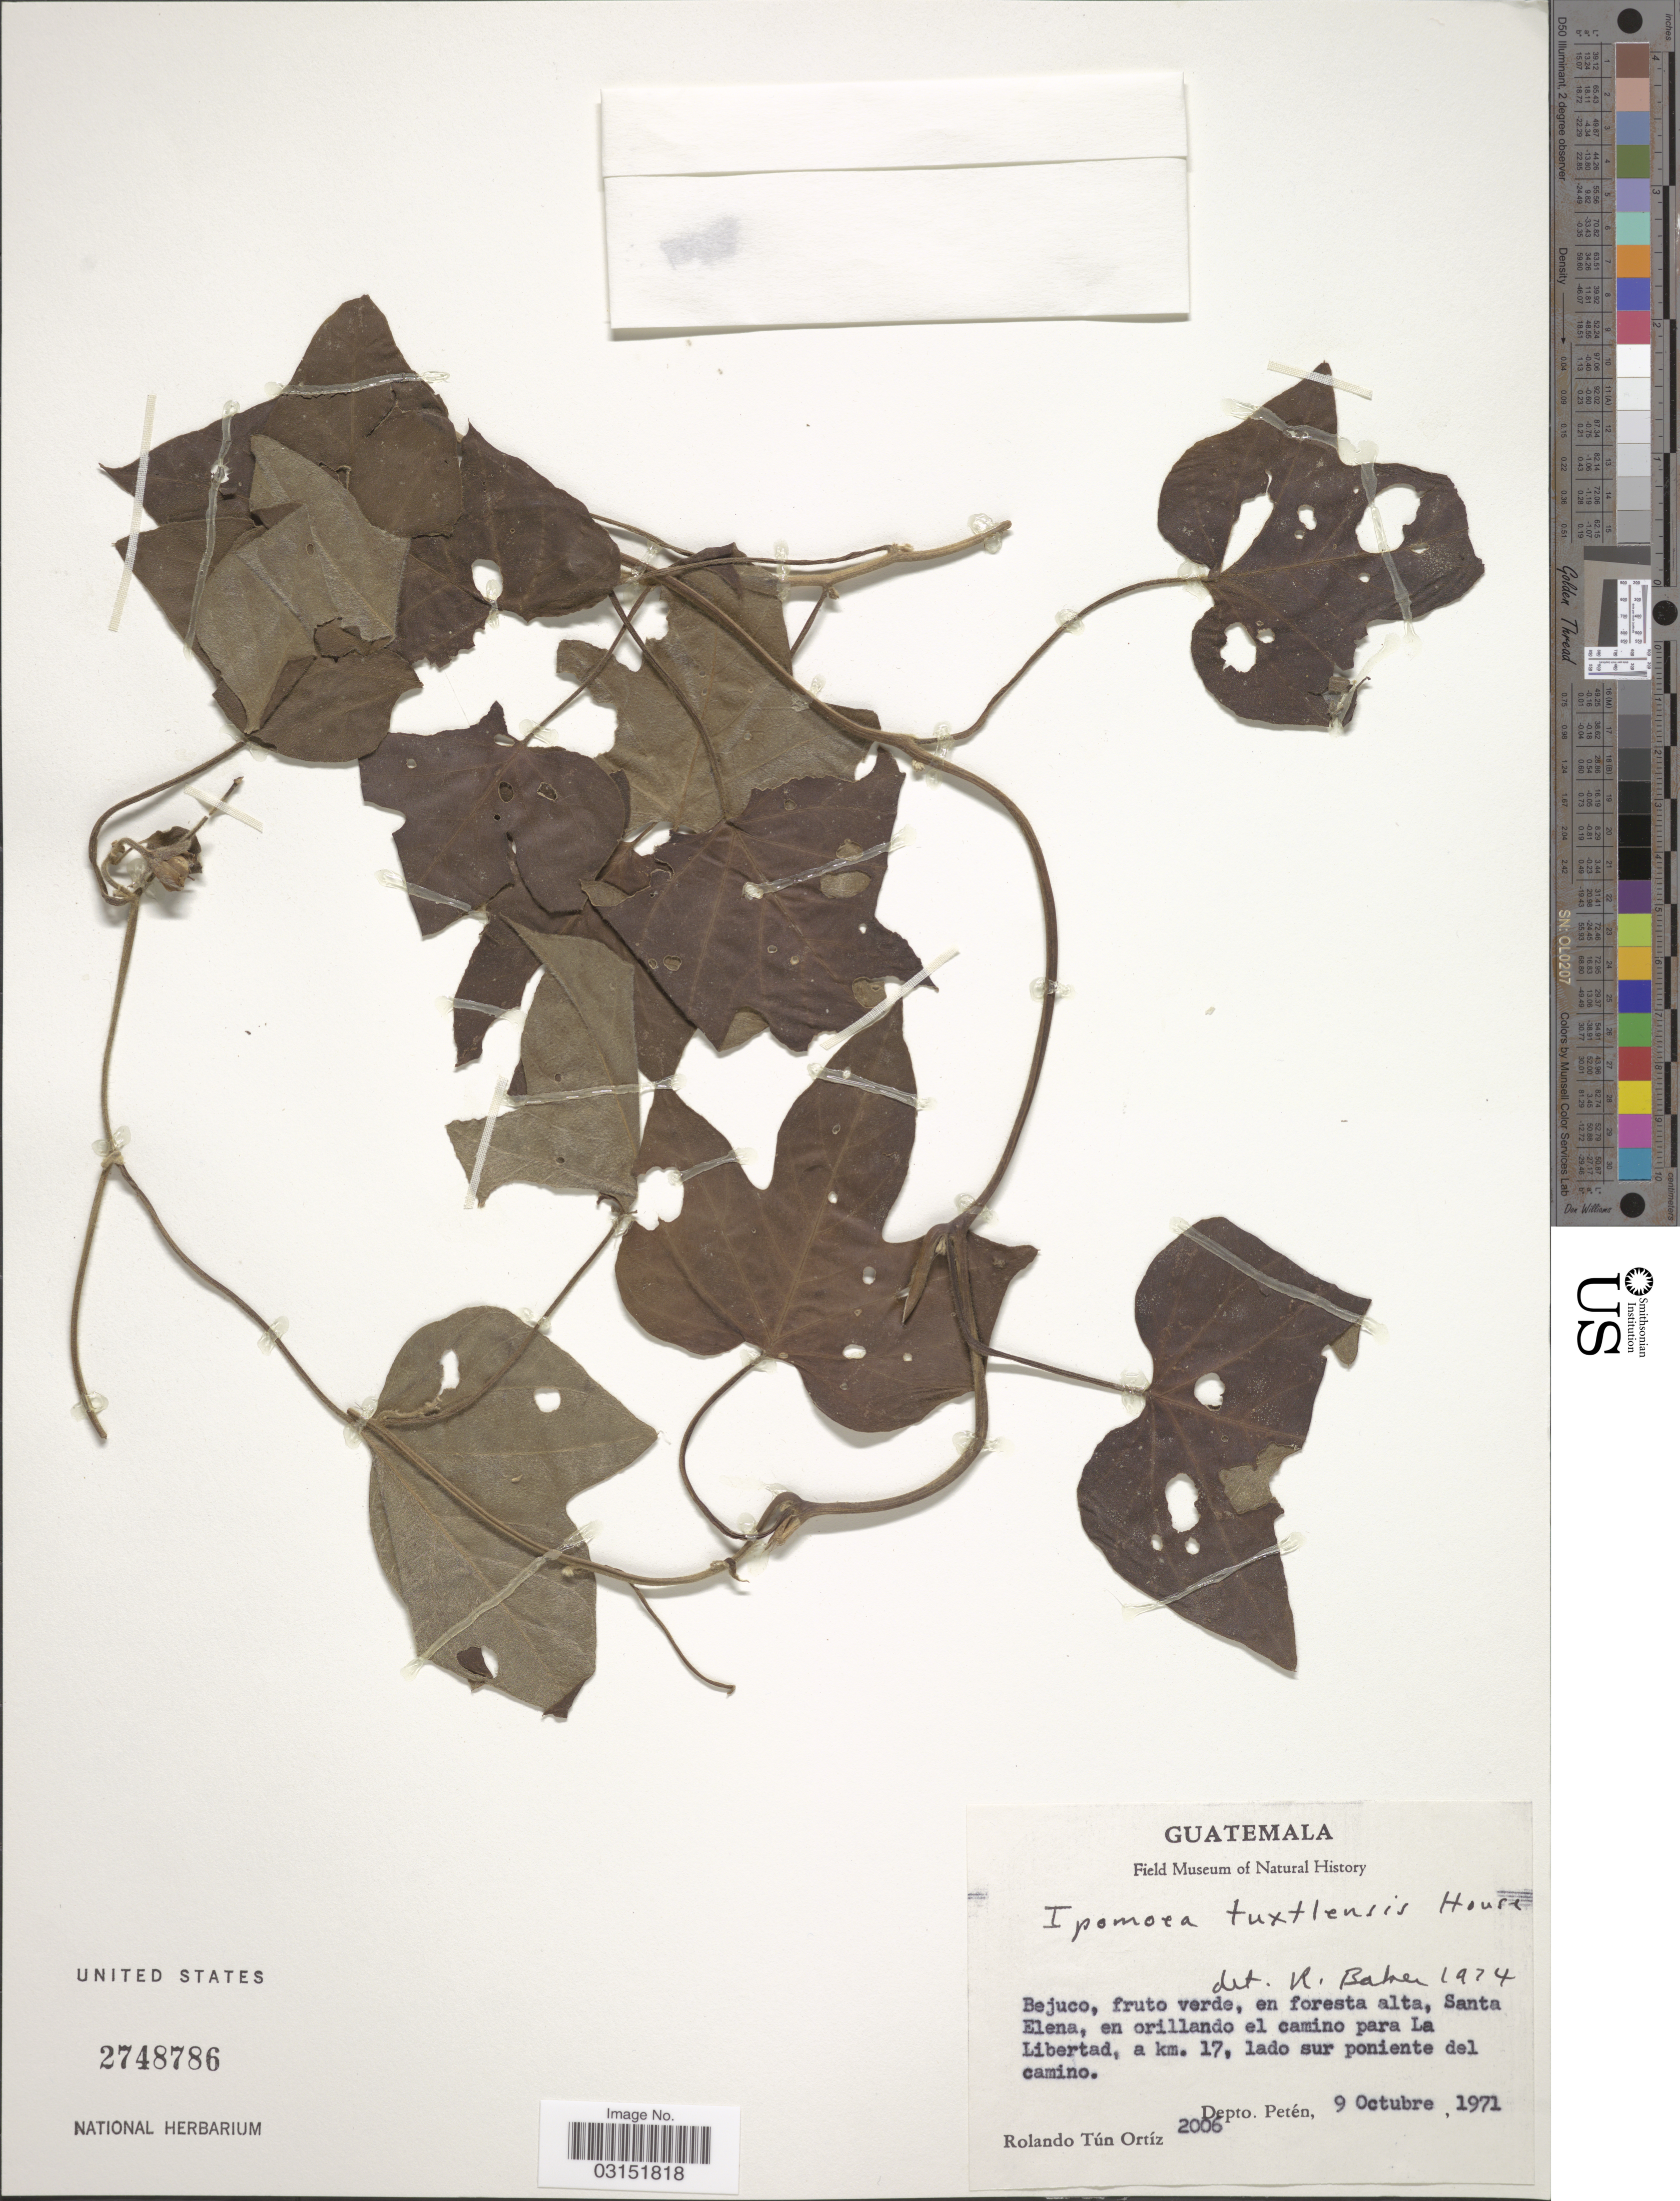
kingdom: Plantae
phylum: Tracheophyta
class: Magnoliopsida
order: Solanales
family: Convolvulaceae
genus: Ipomoea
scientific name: Ipomoea tuxtlensis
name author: House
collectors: R. T. Ortíz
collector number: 2006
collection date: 1971-10-09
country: Guatemala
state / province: El Petén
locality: Santa Elena, en orillando el camino para La Libertad, a km. 17, lado sur poniente del camino.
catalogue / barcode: US 2748786